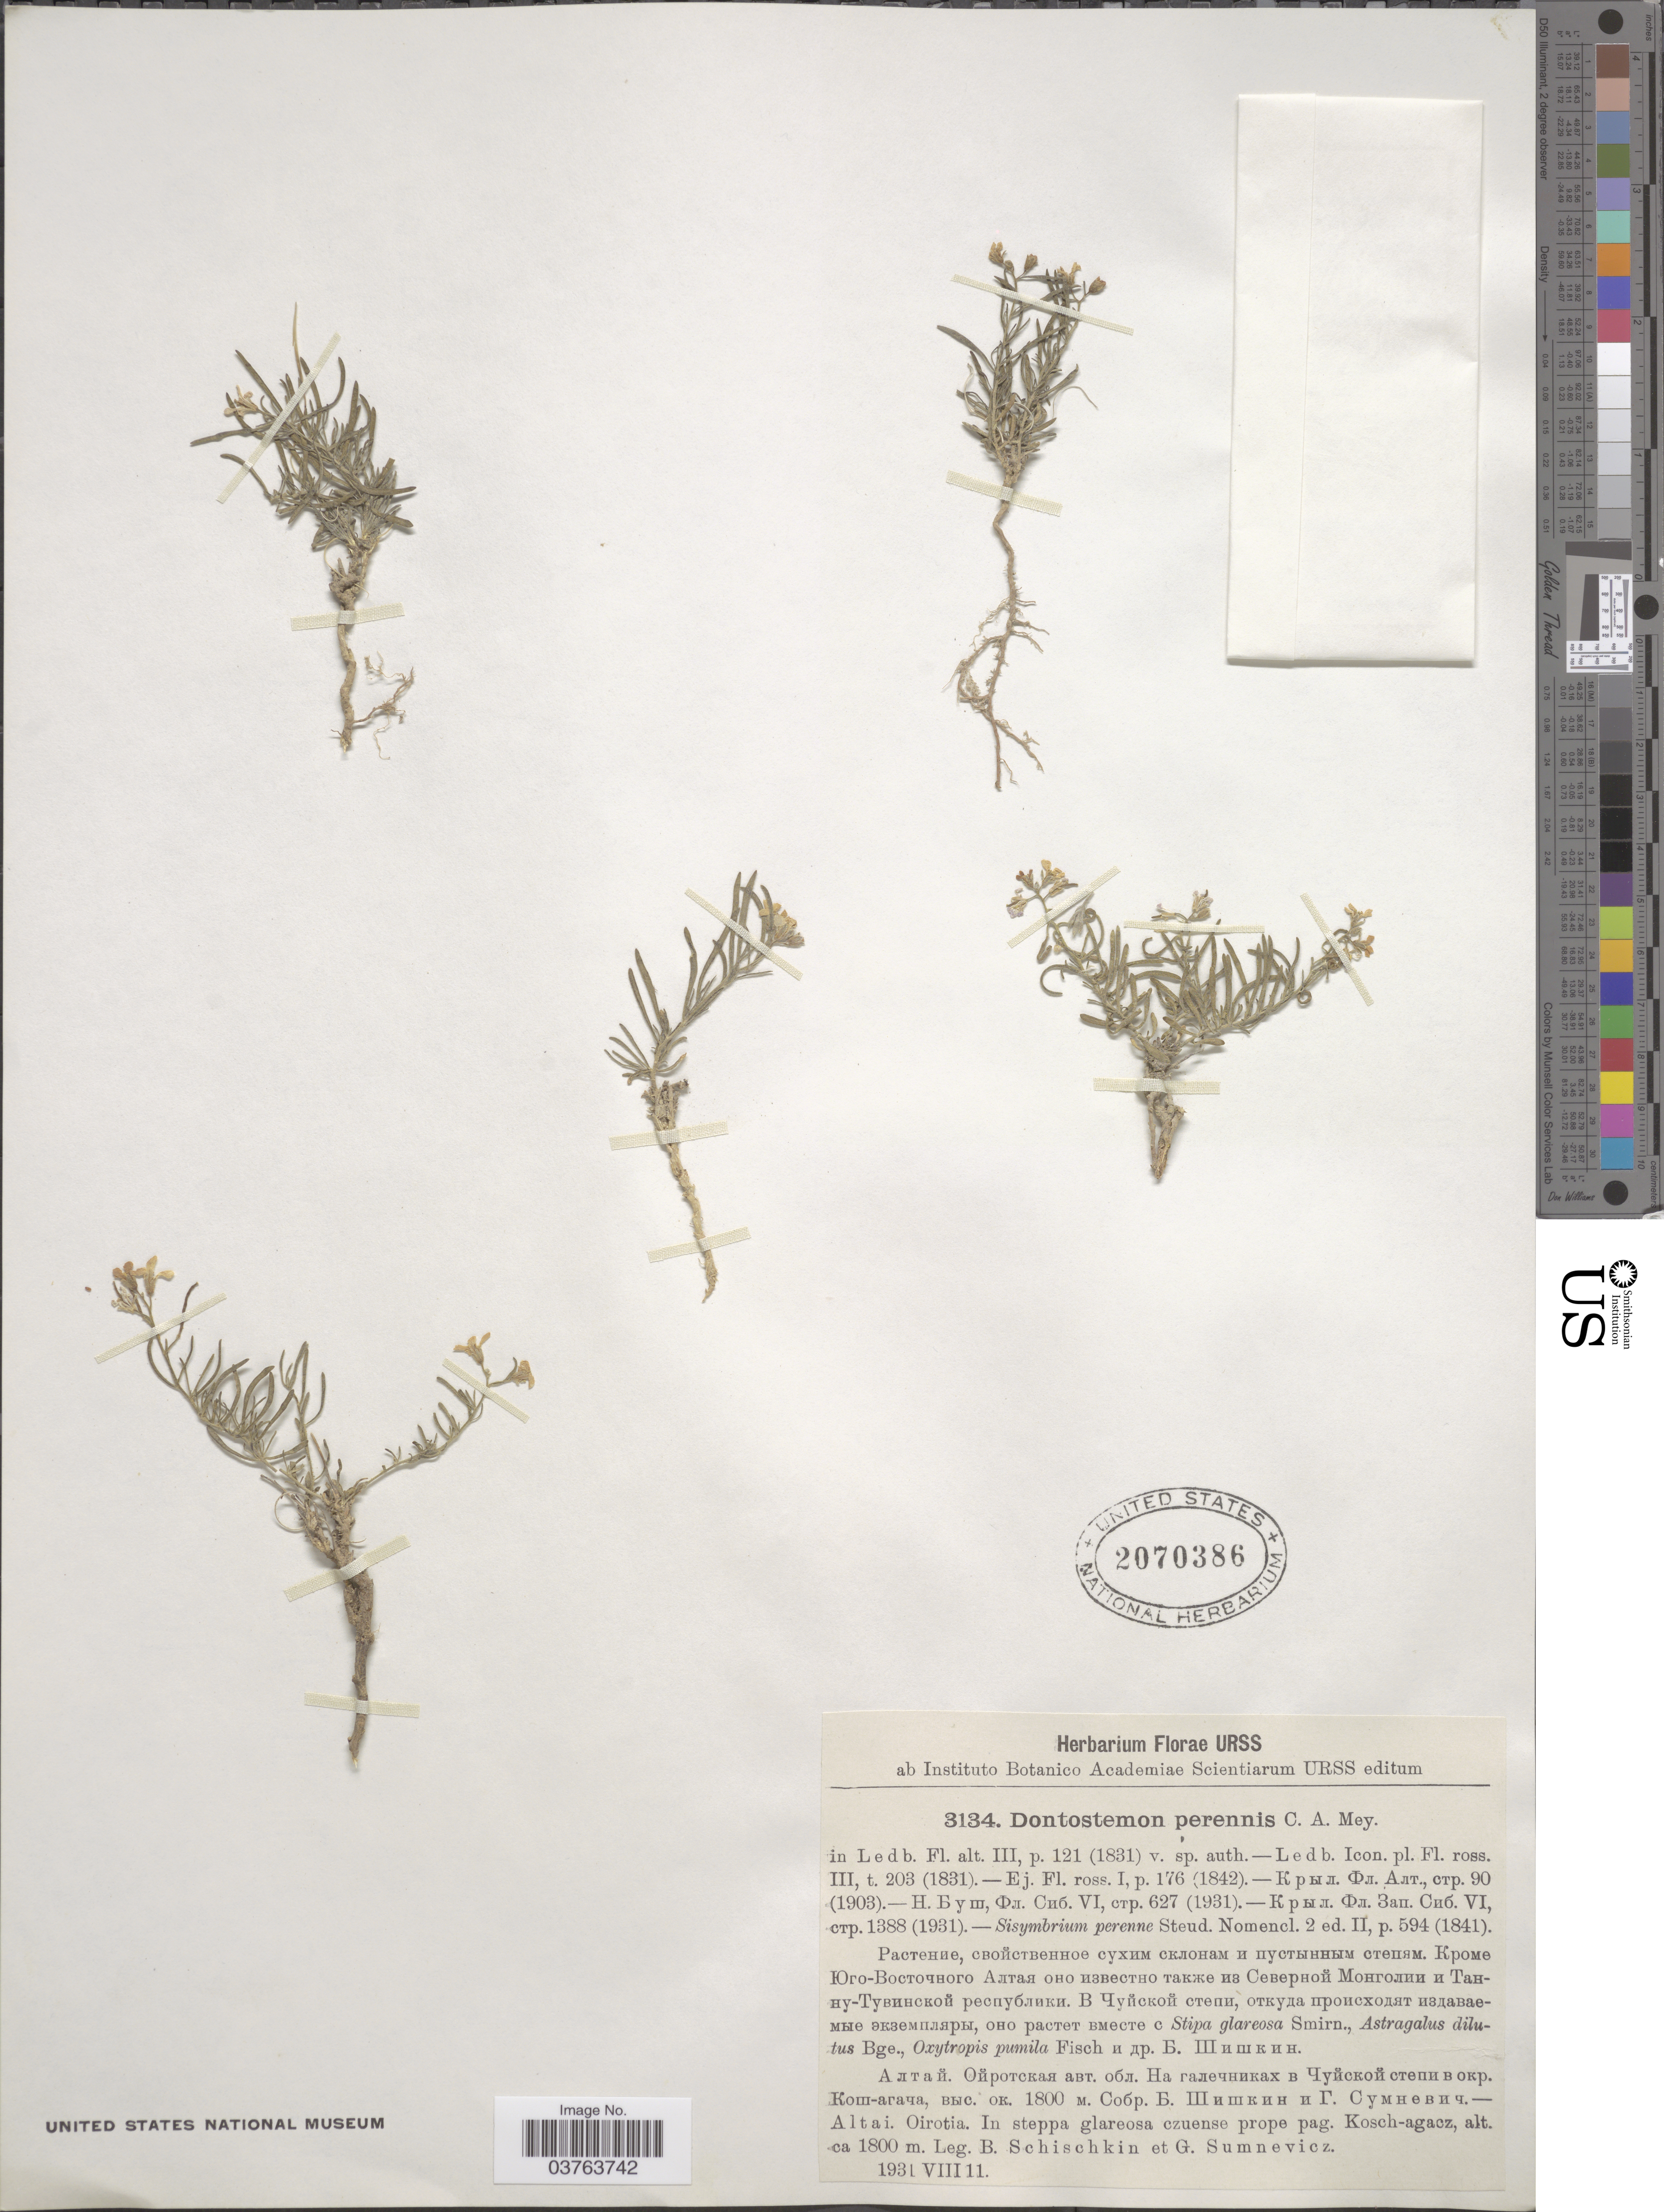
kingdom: Plantae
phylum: Tracheophyta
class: Magnoliopsida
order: Brassicales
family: Brassicaceae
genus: Dontostemon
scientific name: Dontostemon perennis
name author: C.A. Mey.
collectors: B. Schischkin & G. Sumnevicz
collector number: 3134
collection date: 1931-08-11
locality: Altai. Oirotia. In steppa glareosa czuense prope pag. Kosch-agacz.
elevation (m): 1800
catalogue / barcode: US 2070386